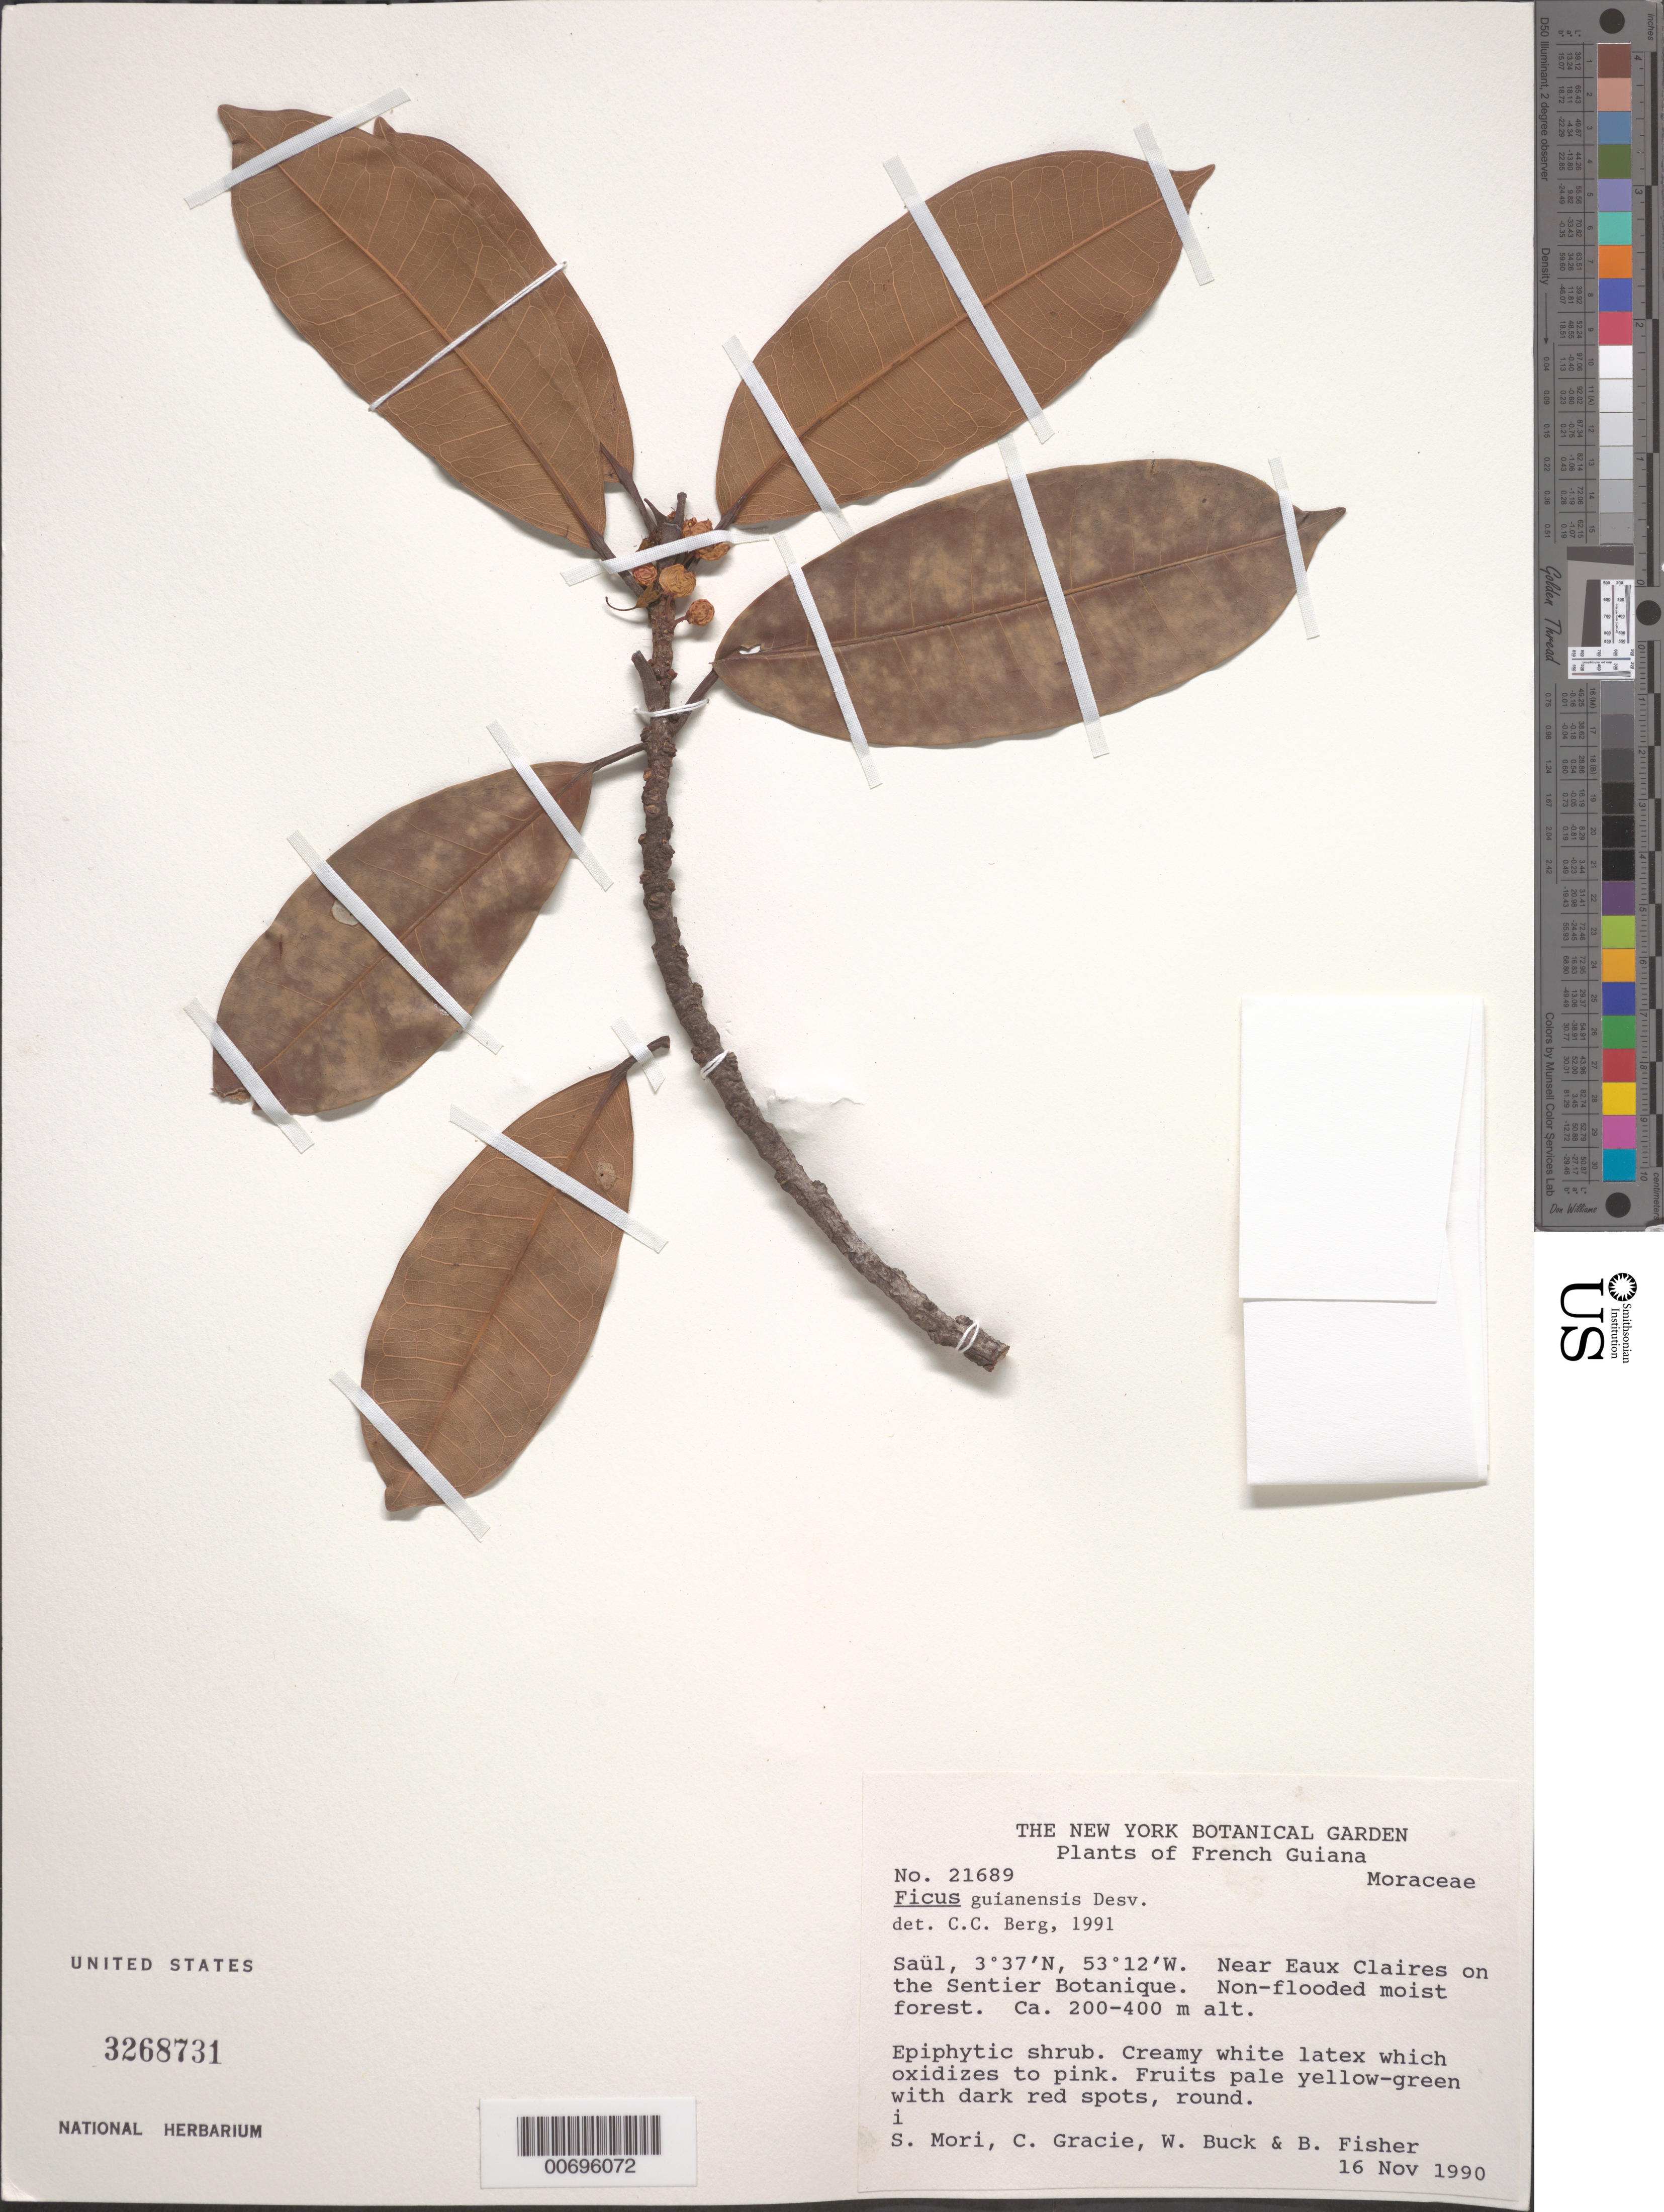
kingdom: Plantae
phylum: Tracheophyta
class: Magnoliopsida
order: Rosales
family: Moraceae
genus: Ficus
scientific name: Ficus guianensis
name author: Desv. ex Ham.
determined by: Berg, C. C.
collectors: S. Mori, C. A. Gracie, W. Buck & B. Fisher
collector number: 21689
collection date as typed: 16-Nov-90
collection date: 1990-11-16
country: French Guiana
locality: Saül, vicinity of Eaux Claires, on the Sentier Botanique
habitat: Non-flooded moist forest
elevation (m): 200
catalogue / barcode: US 3268731